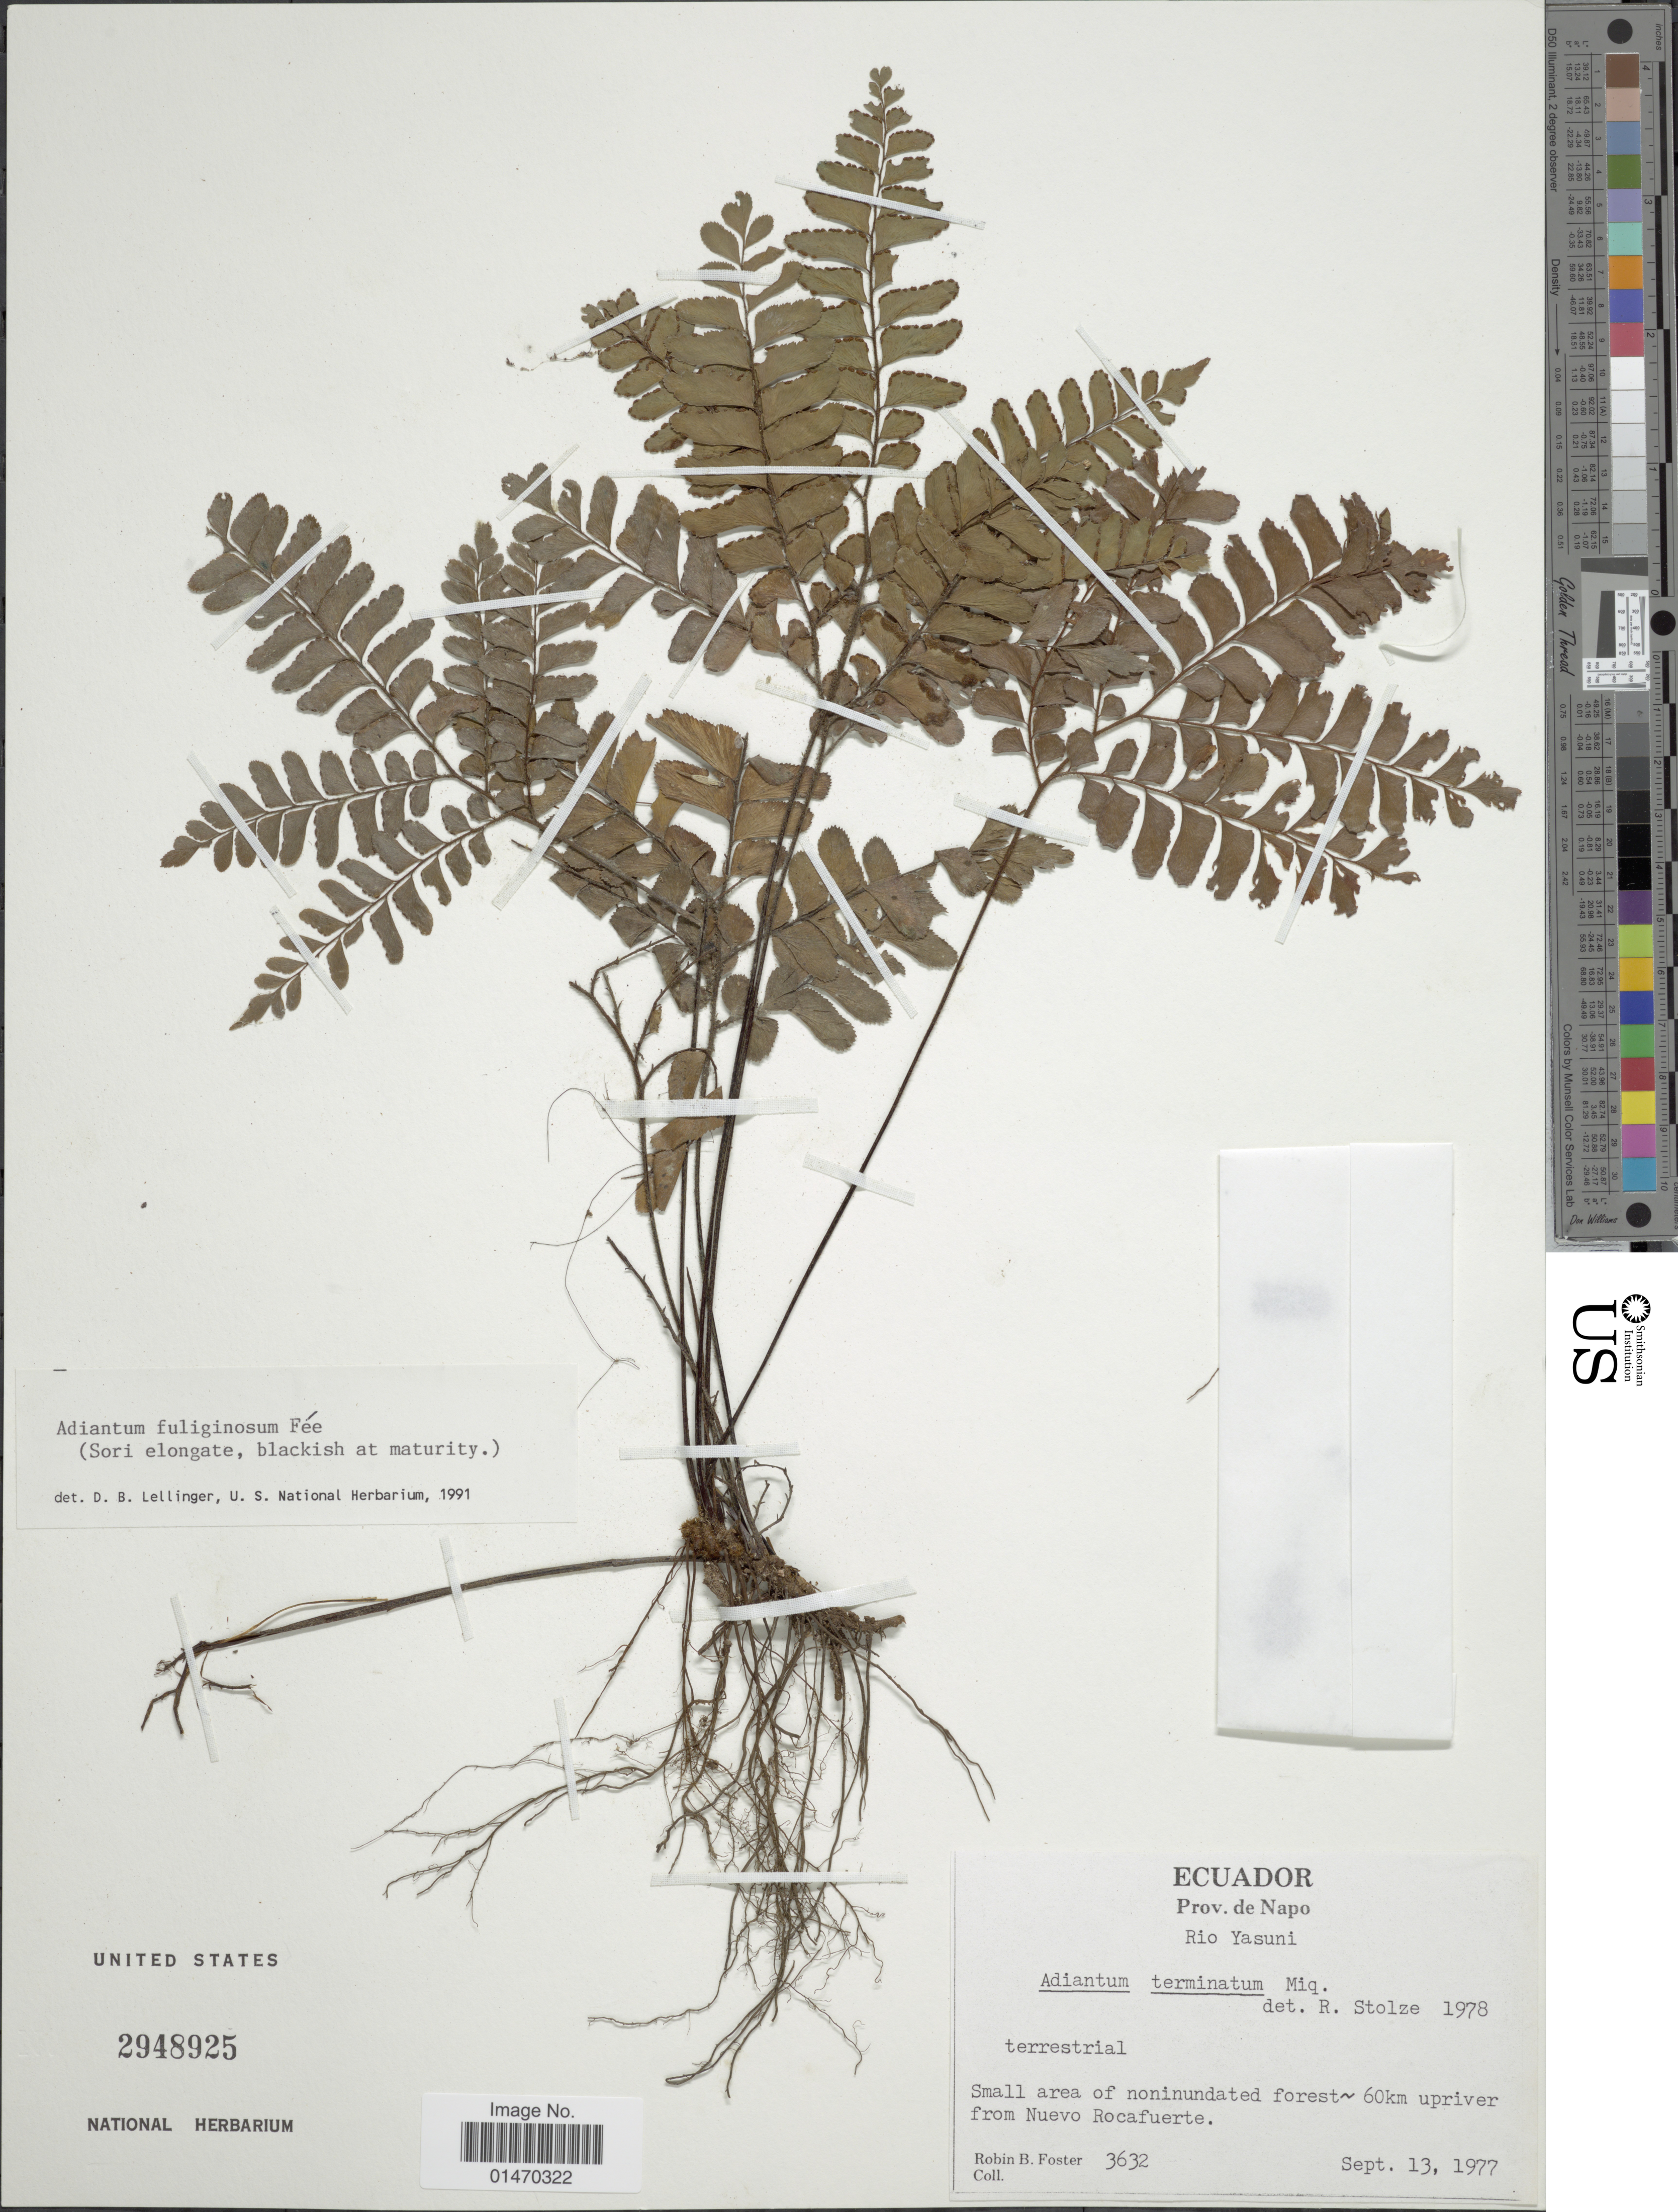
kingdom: Plantae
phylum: Tracheophyta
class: Polypodiopsida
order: Polypodiales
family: Pteridaceae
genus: Adiantum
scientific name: Adiantum fuliginosum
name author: Fée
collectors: R. B. Foster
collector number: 3632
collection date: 1977-09-13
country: Ecuador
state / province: Napo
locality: Rio Yasuni. Small area of noninundated forest - 60 km upriver from Nuevo Rocafuerte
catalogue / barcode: US 2948925